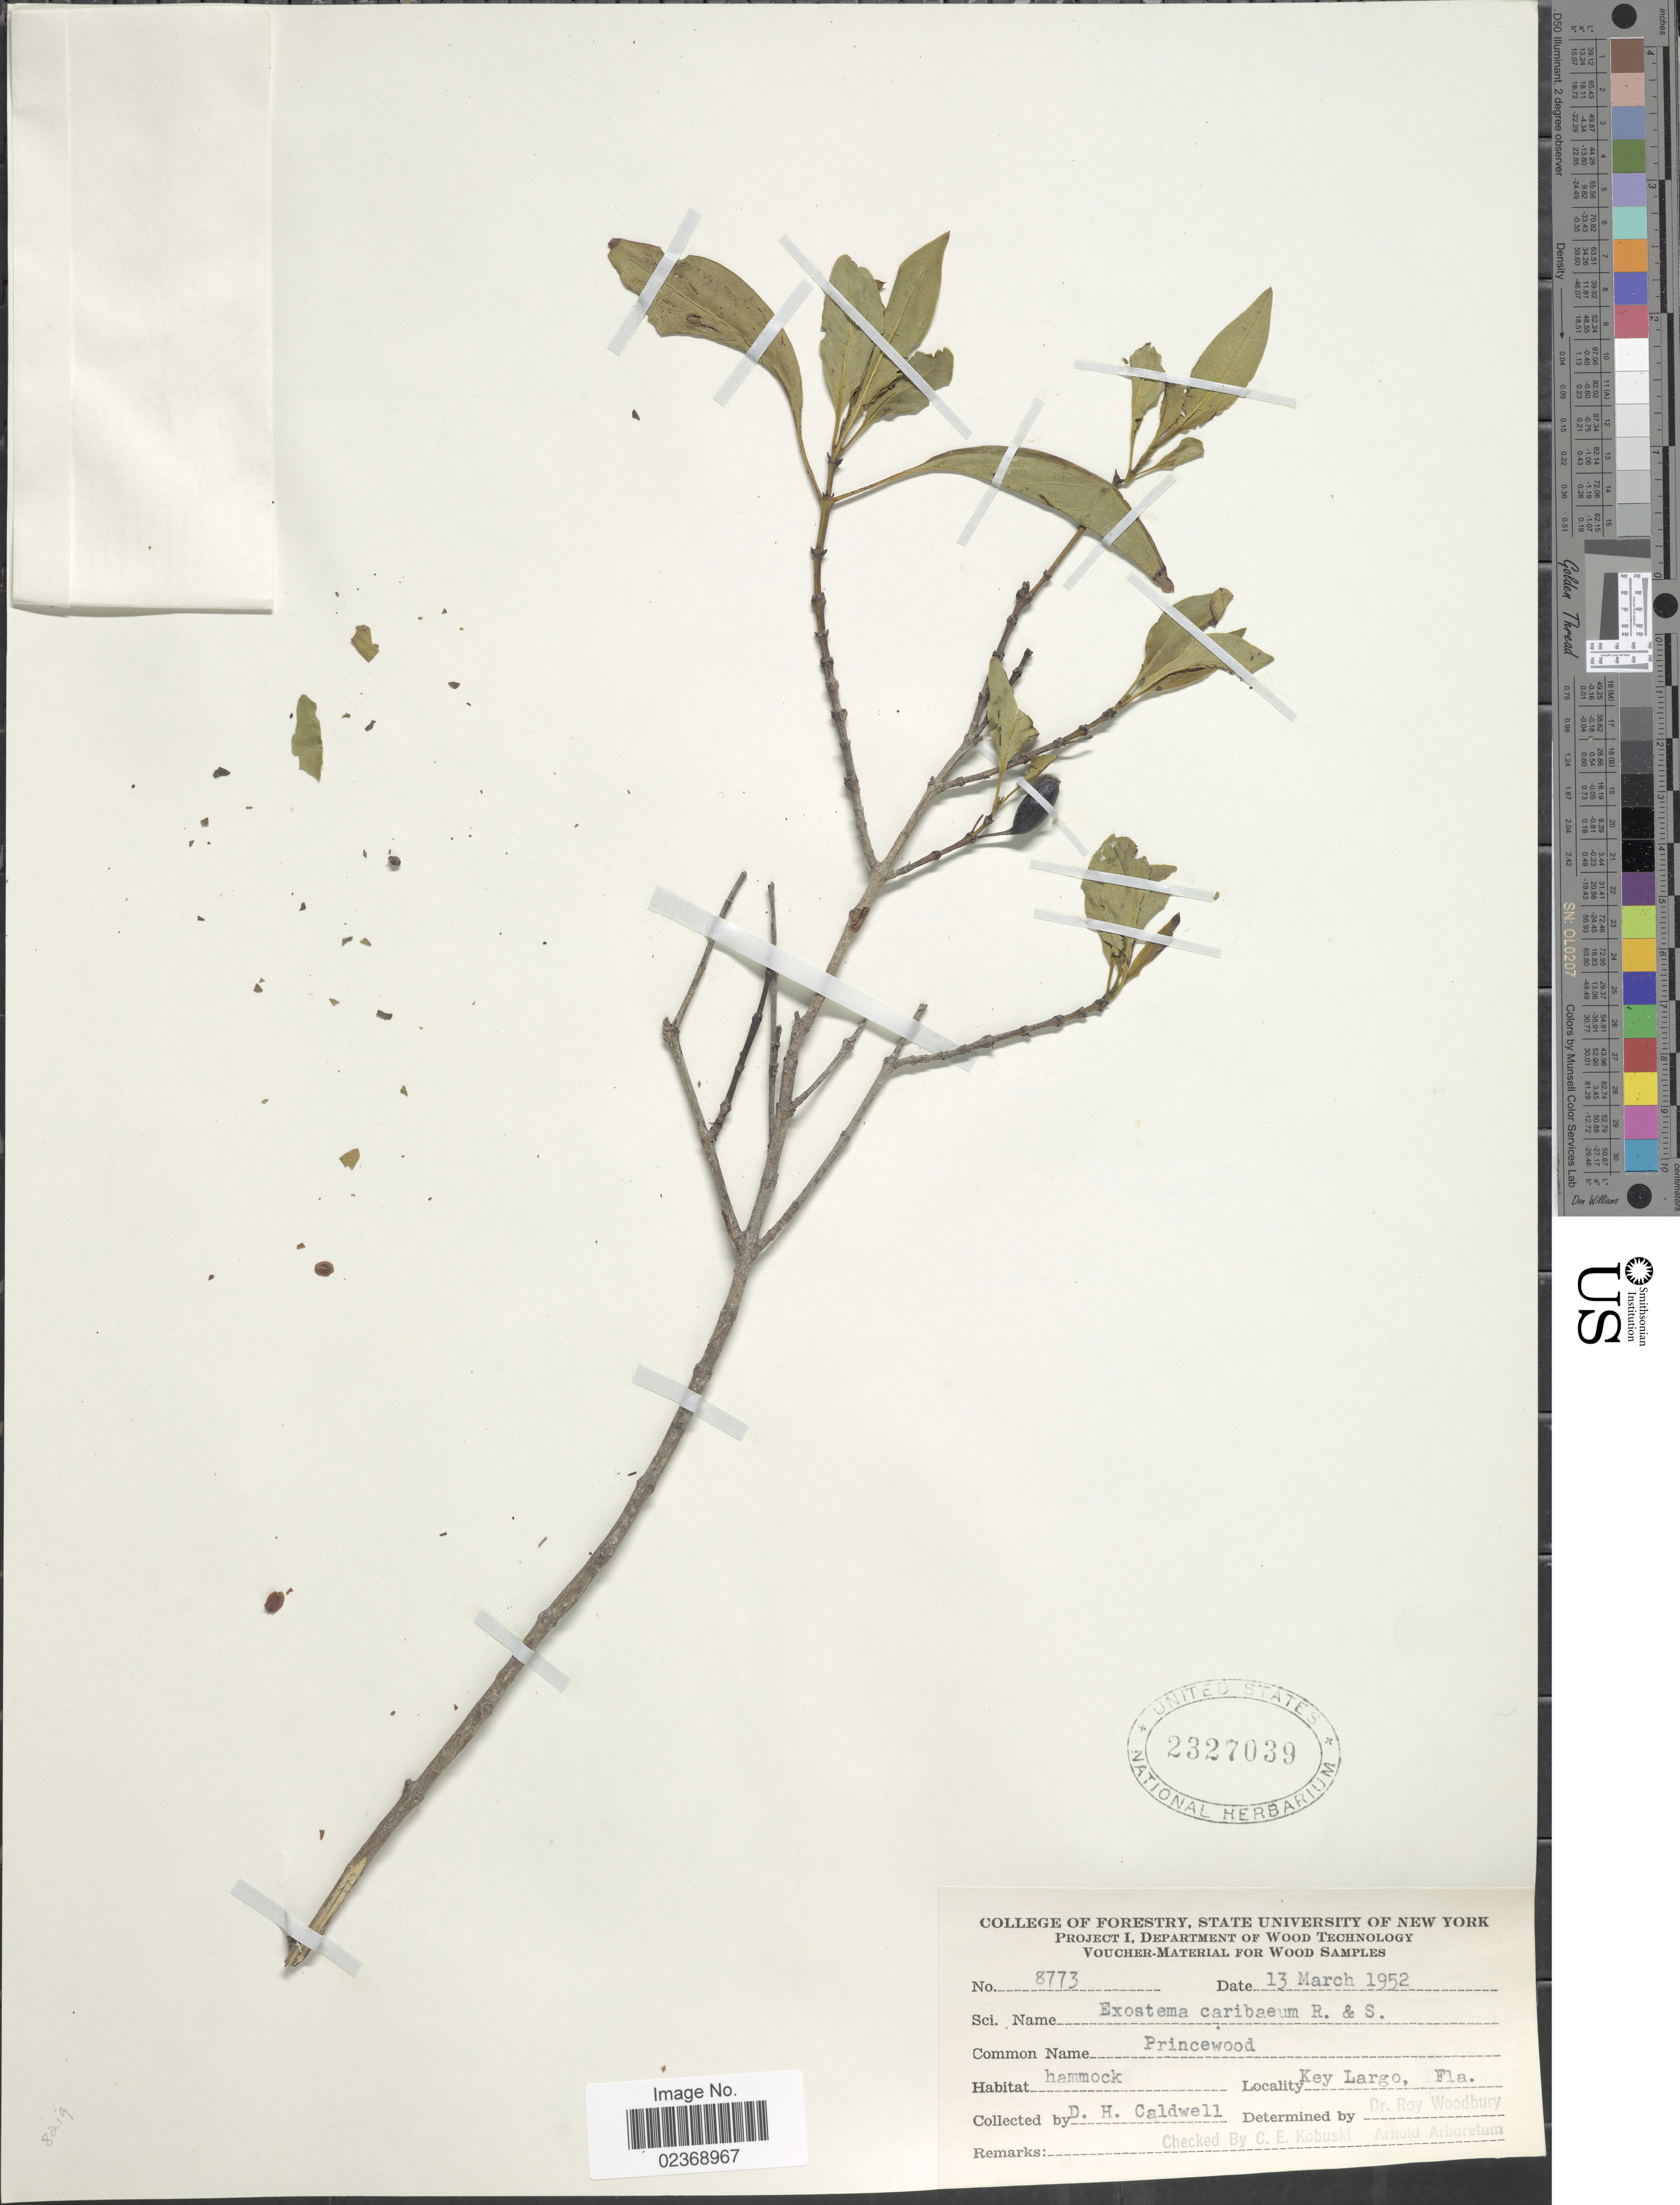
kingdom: Plantae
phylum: Tracheophyta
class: Magnoliopsida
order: Gentianales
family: Rubiaceae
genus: Exostema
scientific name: Exostema caribaeum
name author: (Jacq.) Roem. & Schult.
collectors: D. H. Caldwell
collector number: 8773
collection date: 1952-03-13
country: United States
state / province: Florida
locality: Princewood, hammock, Key Largo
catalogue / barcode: US 2327039